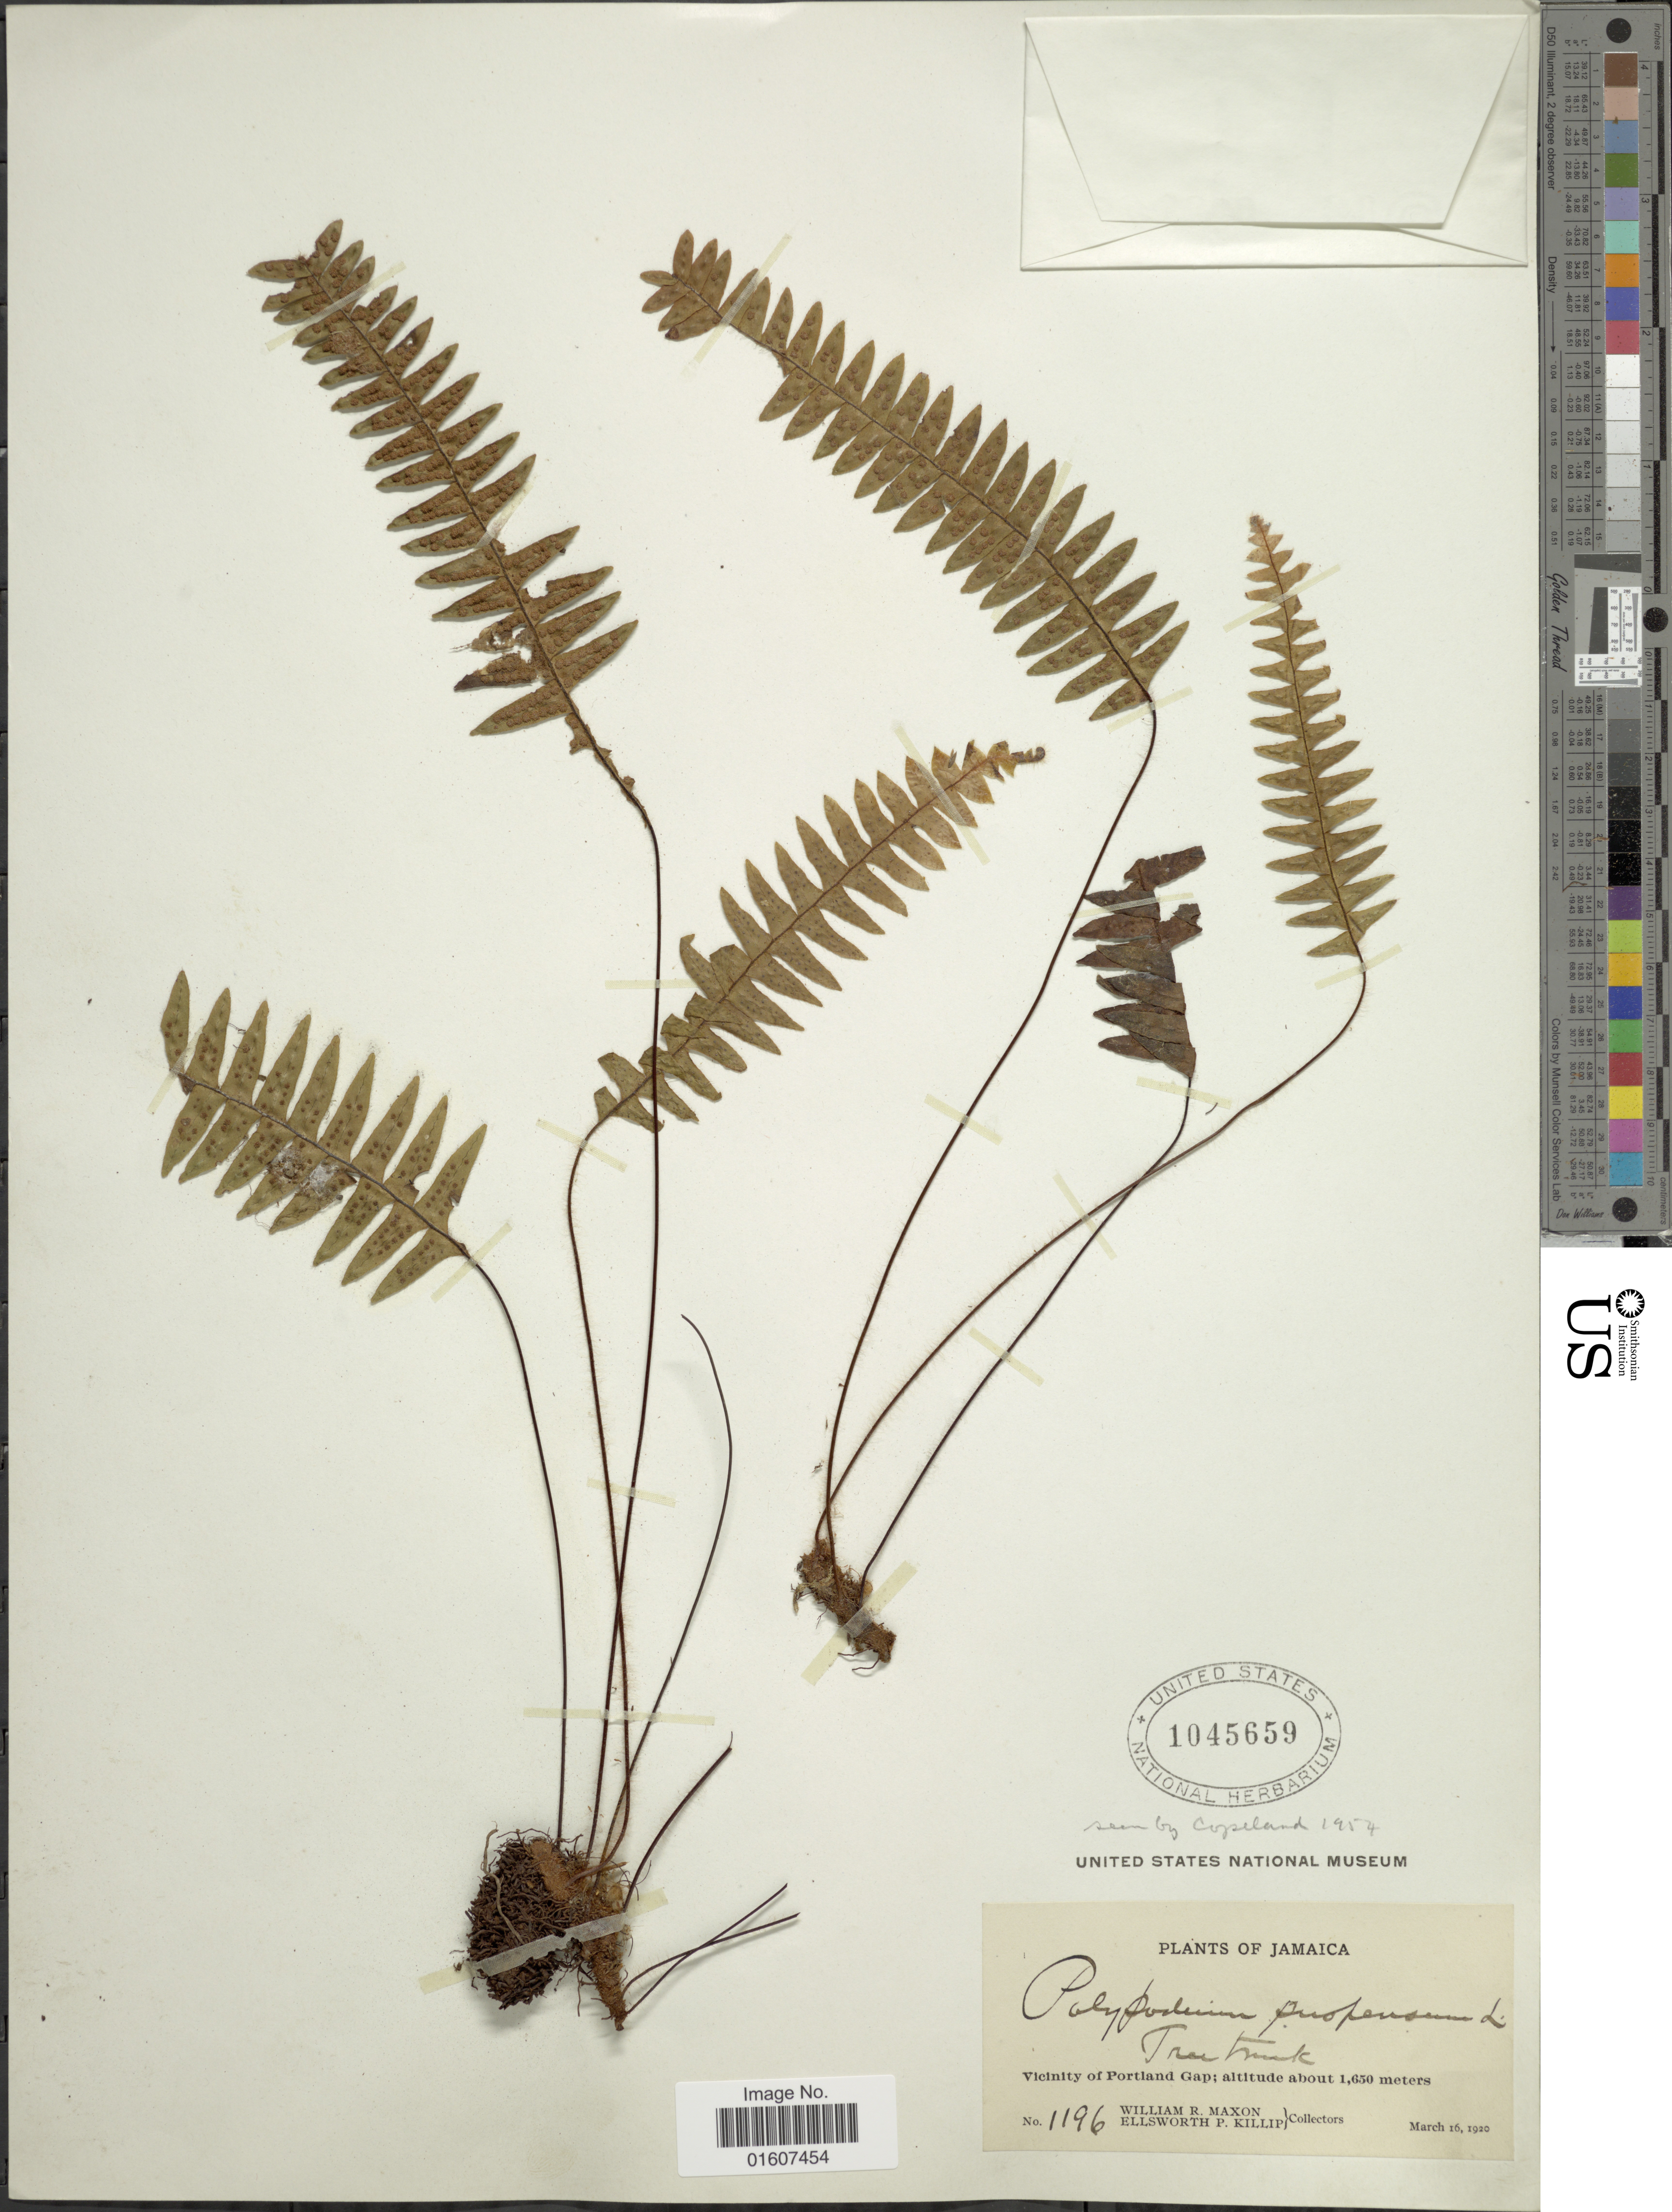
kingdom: Plantae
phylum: Tracheophyta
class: Polypodiopsida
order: Polypodiales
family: Polypodiaceae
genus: Terpsichore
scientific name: Terpsichore asplenifolia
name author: (L.) A.R. Sm.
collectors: W. R. Maxon & E. P. Killip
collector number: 1196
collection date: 1920-03-16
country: Jamaica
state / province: Portland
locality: Vicinity of Portland Gap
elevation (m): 1650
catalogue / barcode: US 1045659